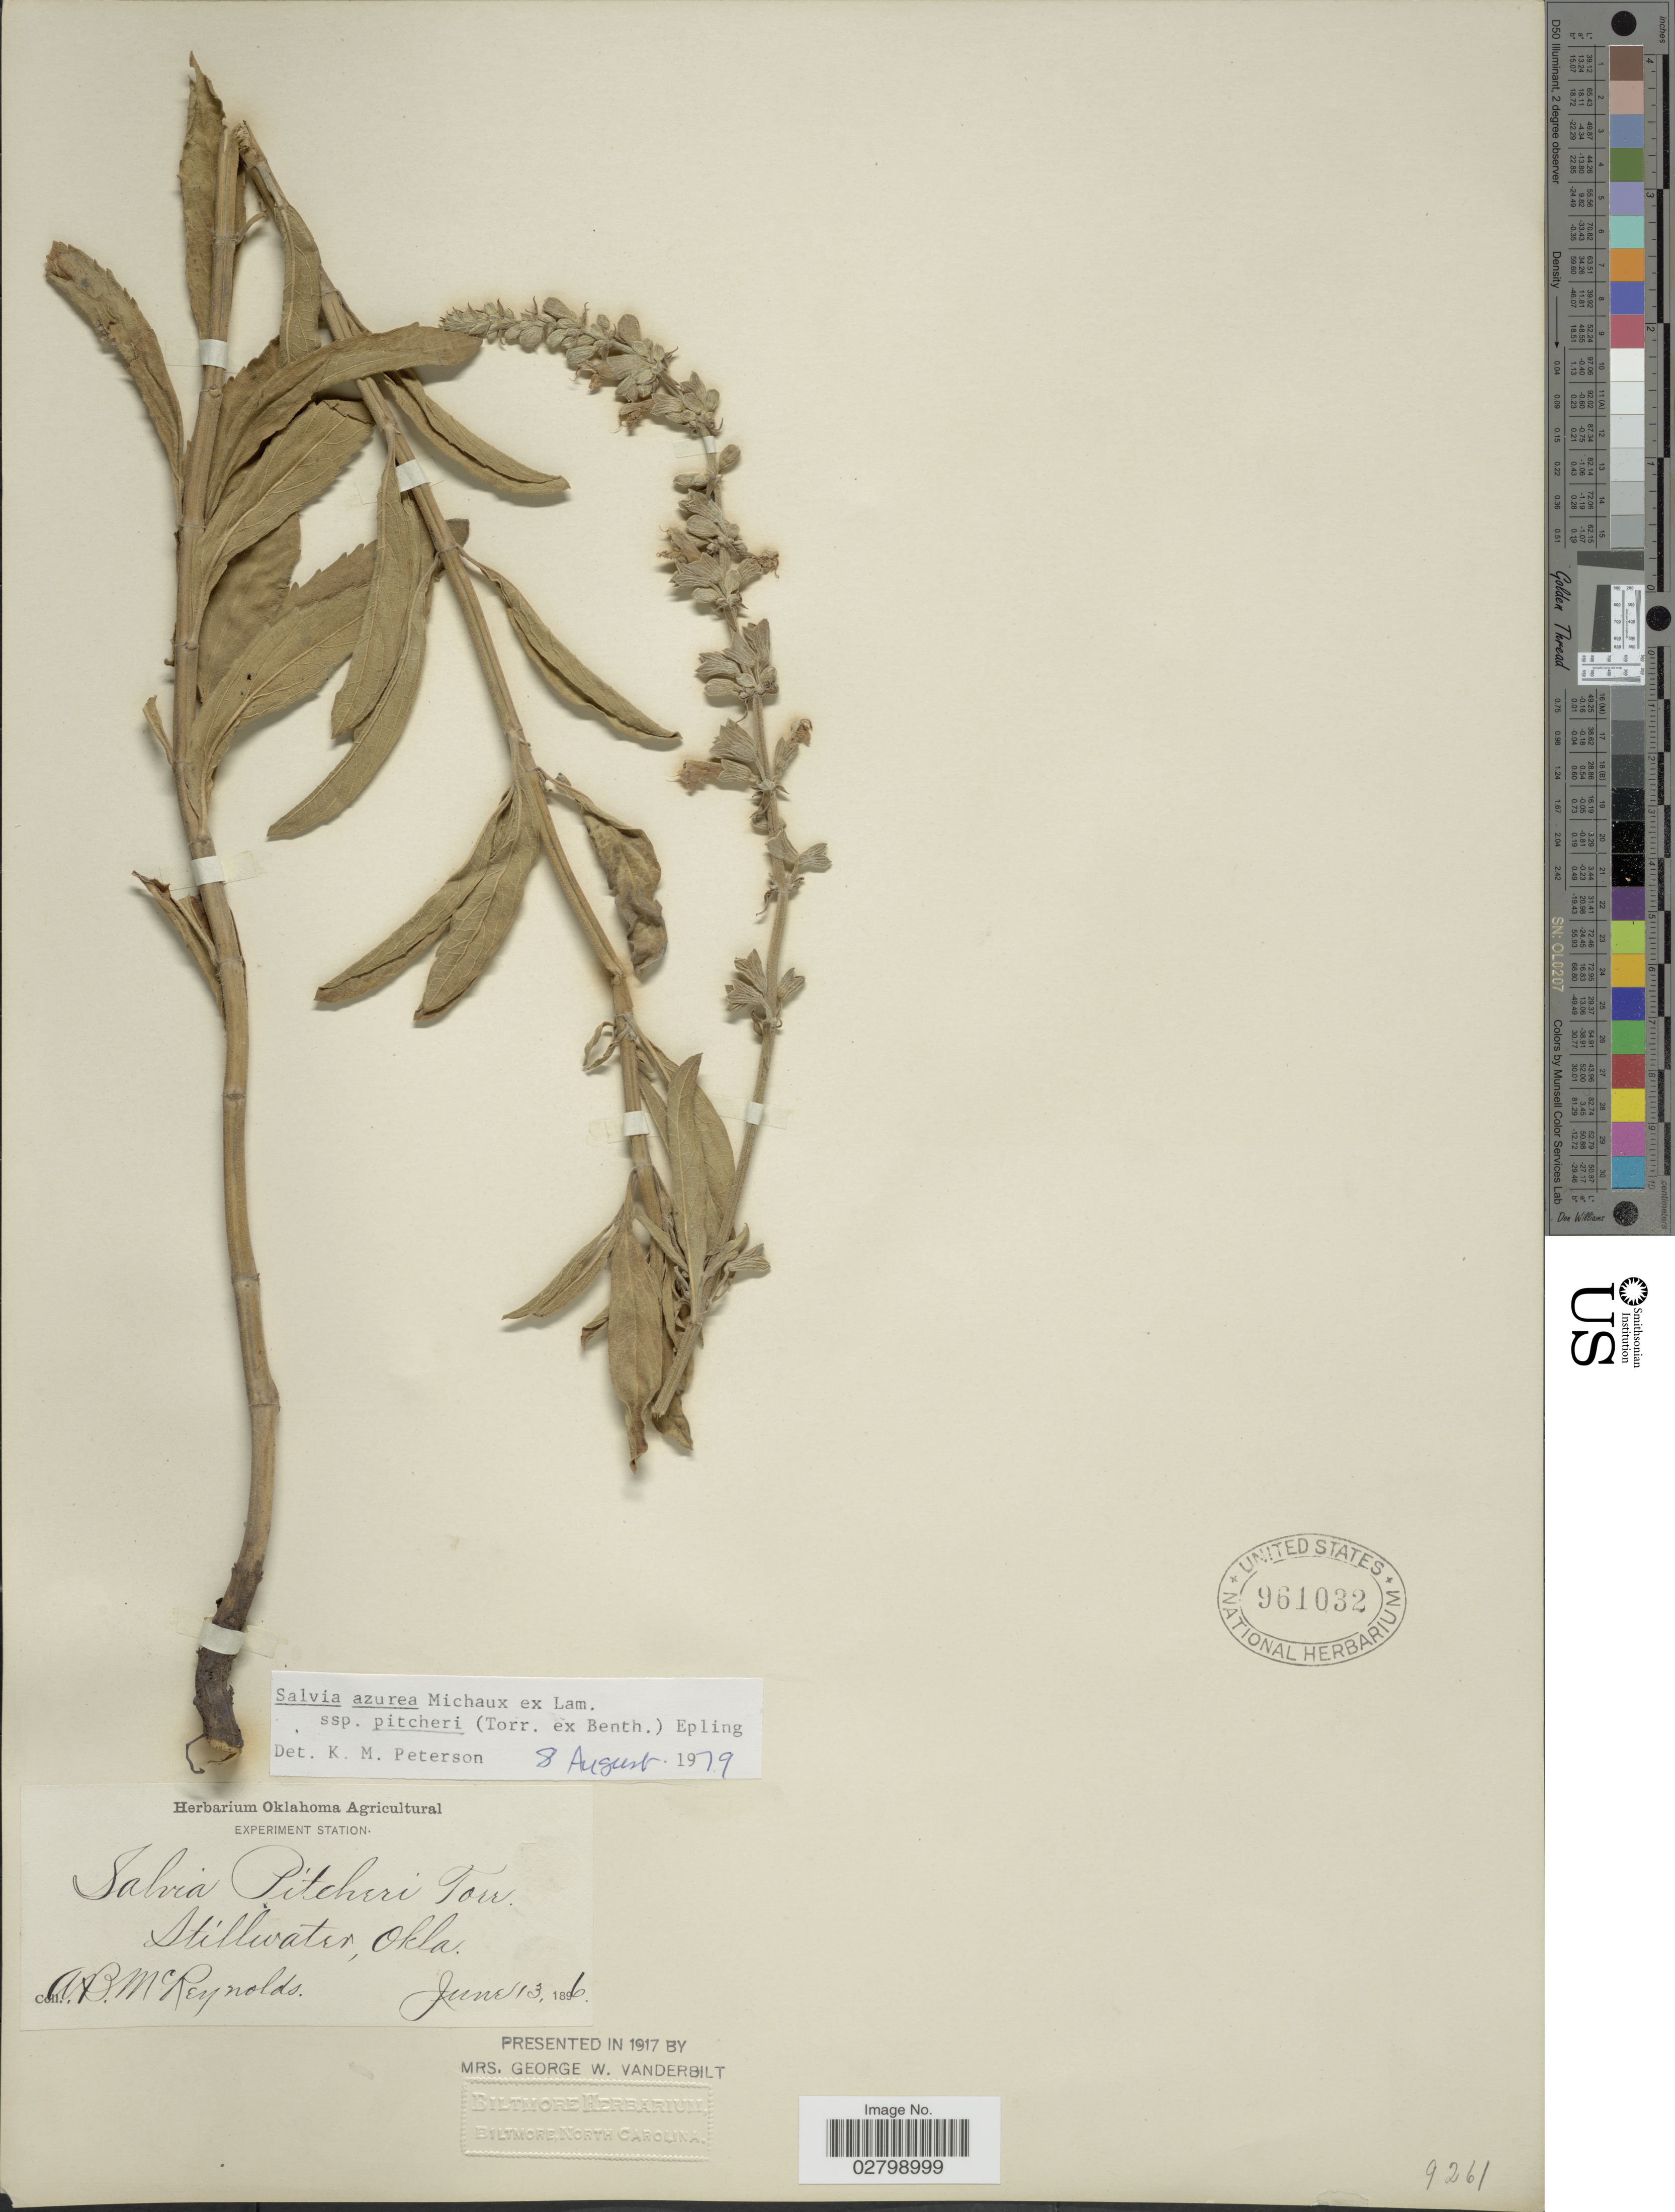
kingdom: Plantae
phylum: Tracheophyta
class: Magnoliopsida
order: Lamiales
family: Lamiaceae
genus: Salvia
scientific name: Salvia azurea subsp. pitcheri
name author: Michx. ex Lam.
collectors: A. McReynolds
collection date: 1896-06-13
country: United States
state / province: Oklahoma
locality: Stillwater.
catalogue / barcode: US 961032